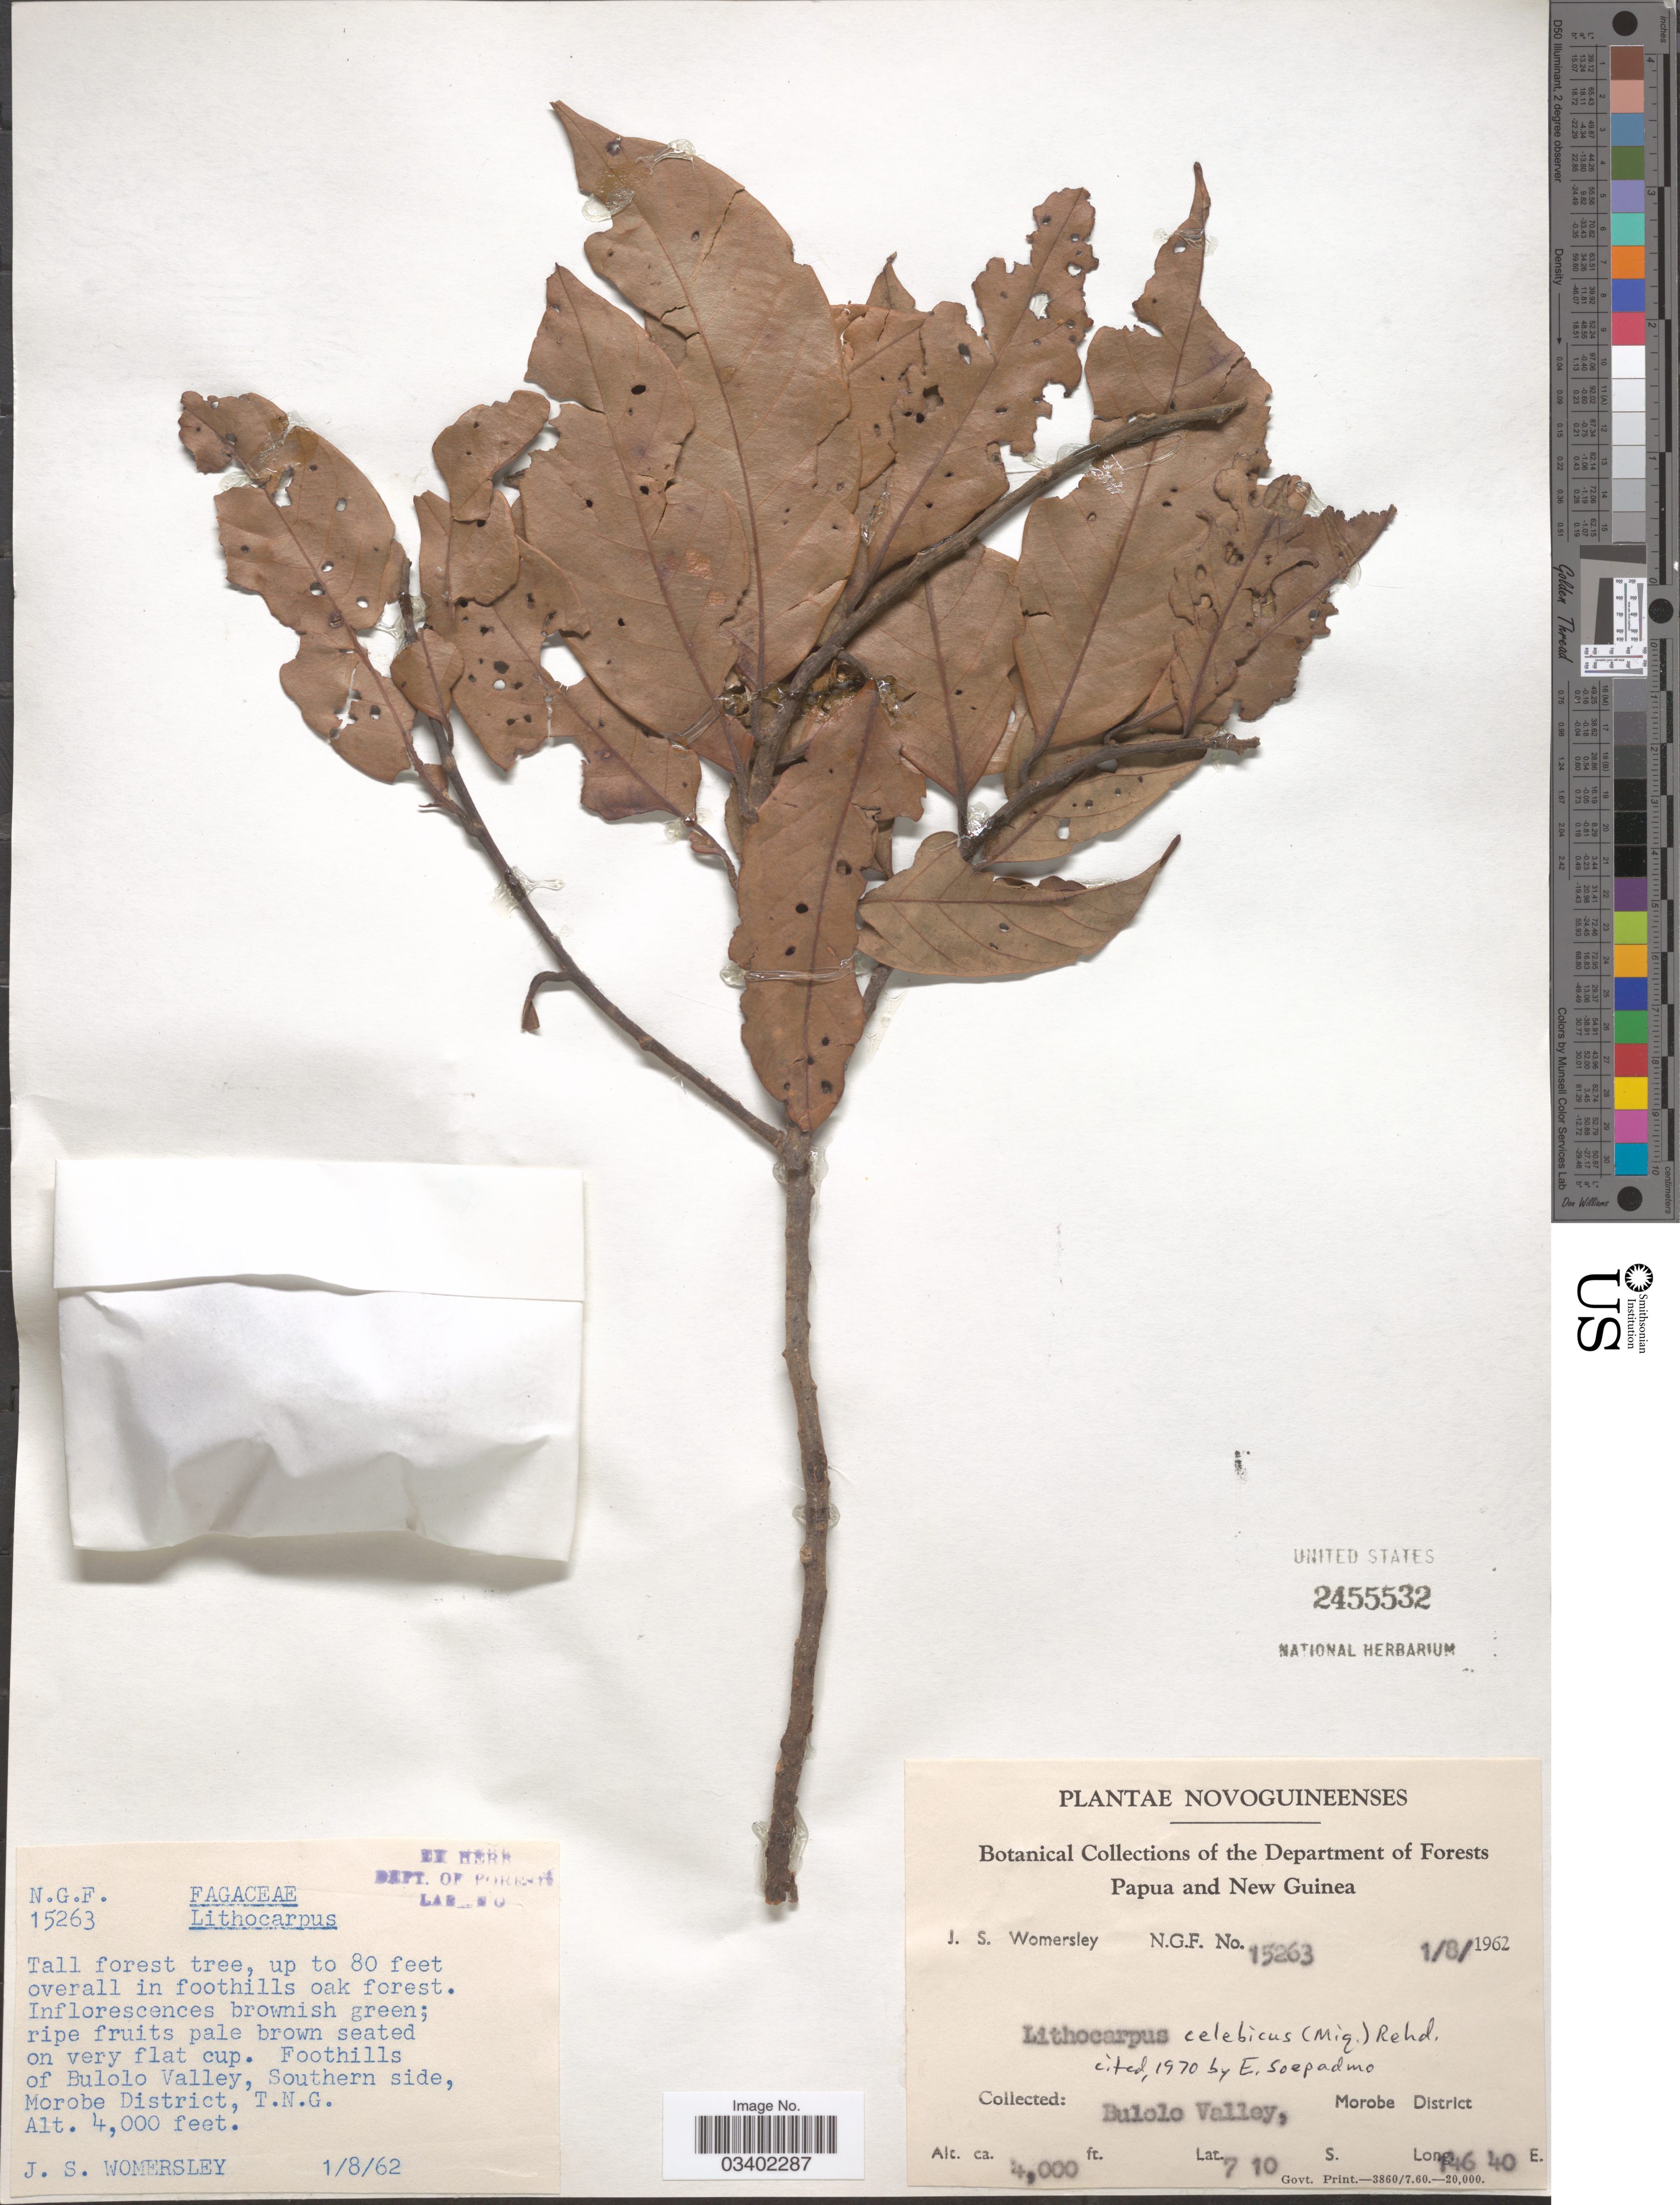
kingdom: Plantae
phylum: Tracheophyta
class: Magnoliopsida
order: Fagales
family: Fagaceae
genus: Lithocarpus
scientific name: Lithocarpus celebicus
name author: (Miq.) Rehder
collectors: J. S. Womersley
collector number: N.G.F. 15263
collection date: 1962-08-01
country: Papua New Guinea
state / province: Morobe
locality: Foothills of Bulolo Valley, Southern side, Morobe District, T.N.G.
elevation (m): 1219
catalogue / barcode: US 2455532